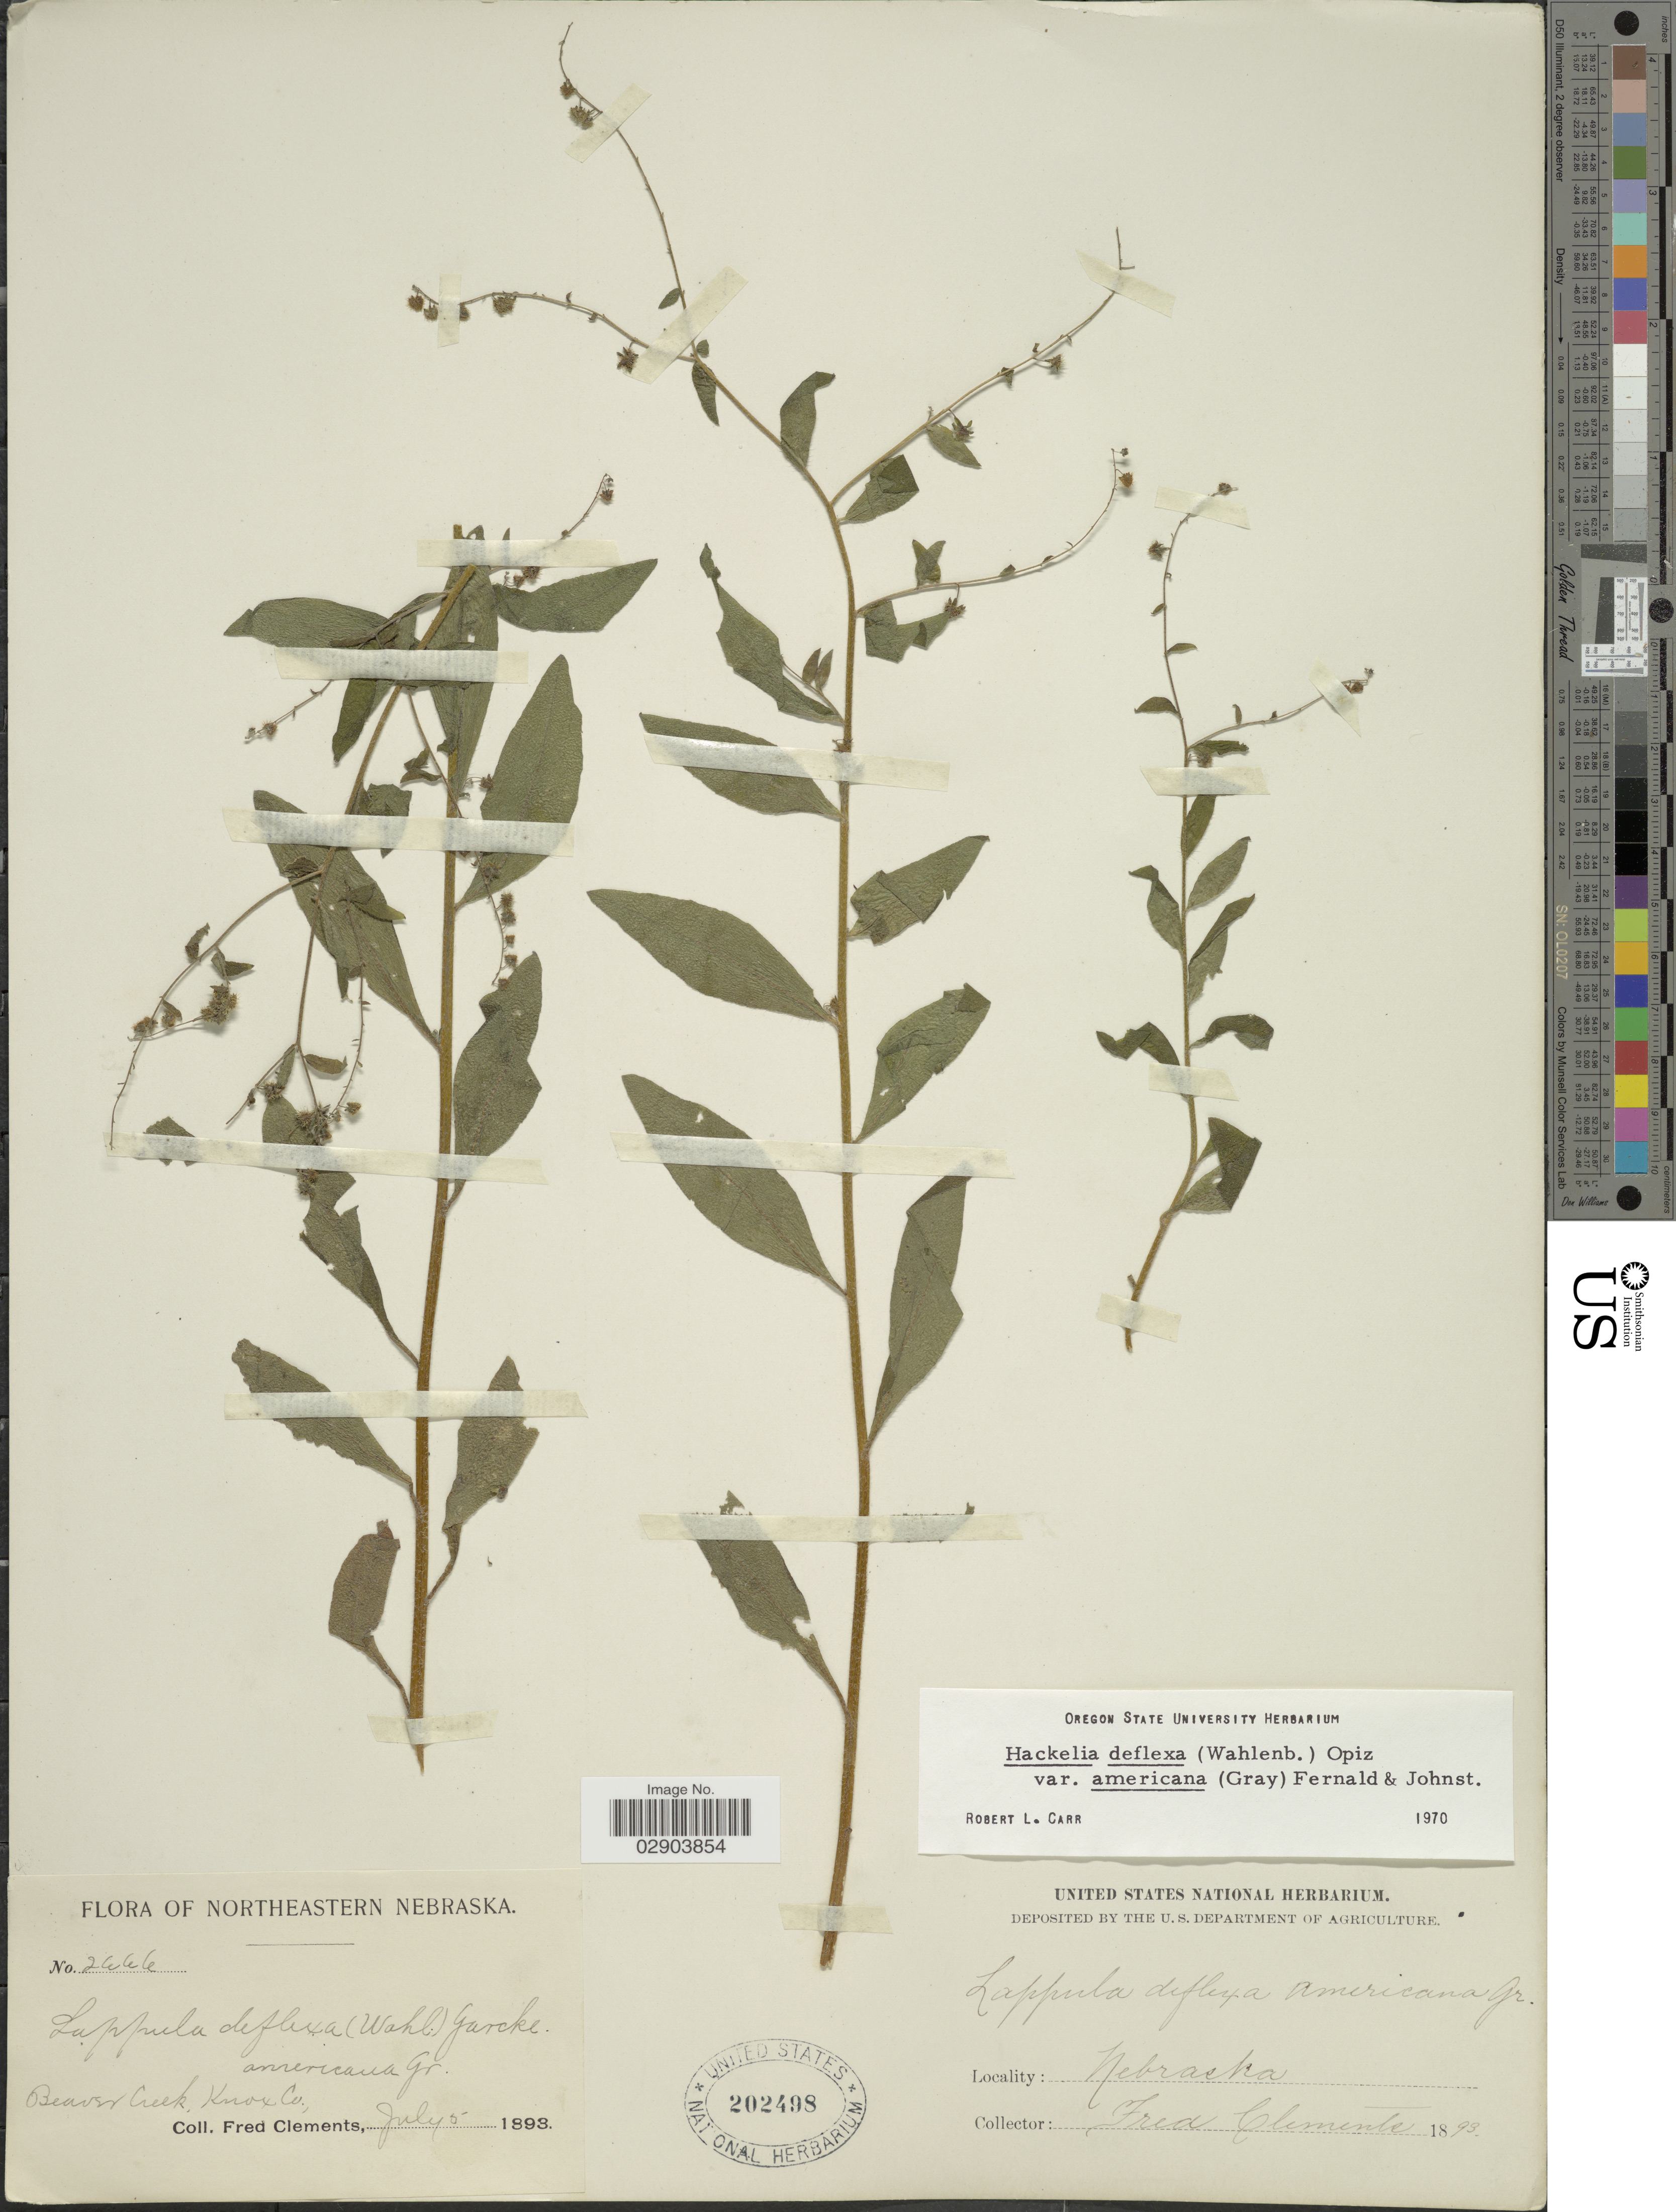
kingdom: Plantae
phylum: Tracheophyta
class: Magnoliopsida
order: Boraginales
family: Boraginaceae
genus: Hackelia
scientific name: Hackelia deflexa var. americana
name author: (A. Gray) Fernald & I.M. Johnst.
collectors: F. Clements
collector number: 2444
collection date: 1893-07-05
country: United States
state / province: Nebraska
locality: Northeastern Nebraska, Beaver Creek, Knox Co.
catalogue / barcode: US 202498